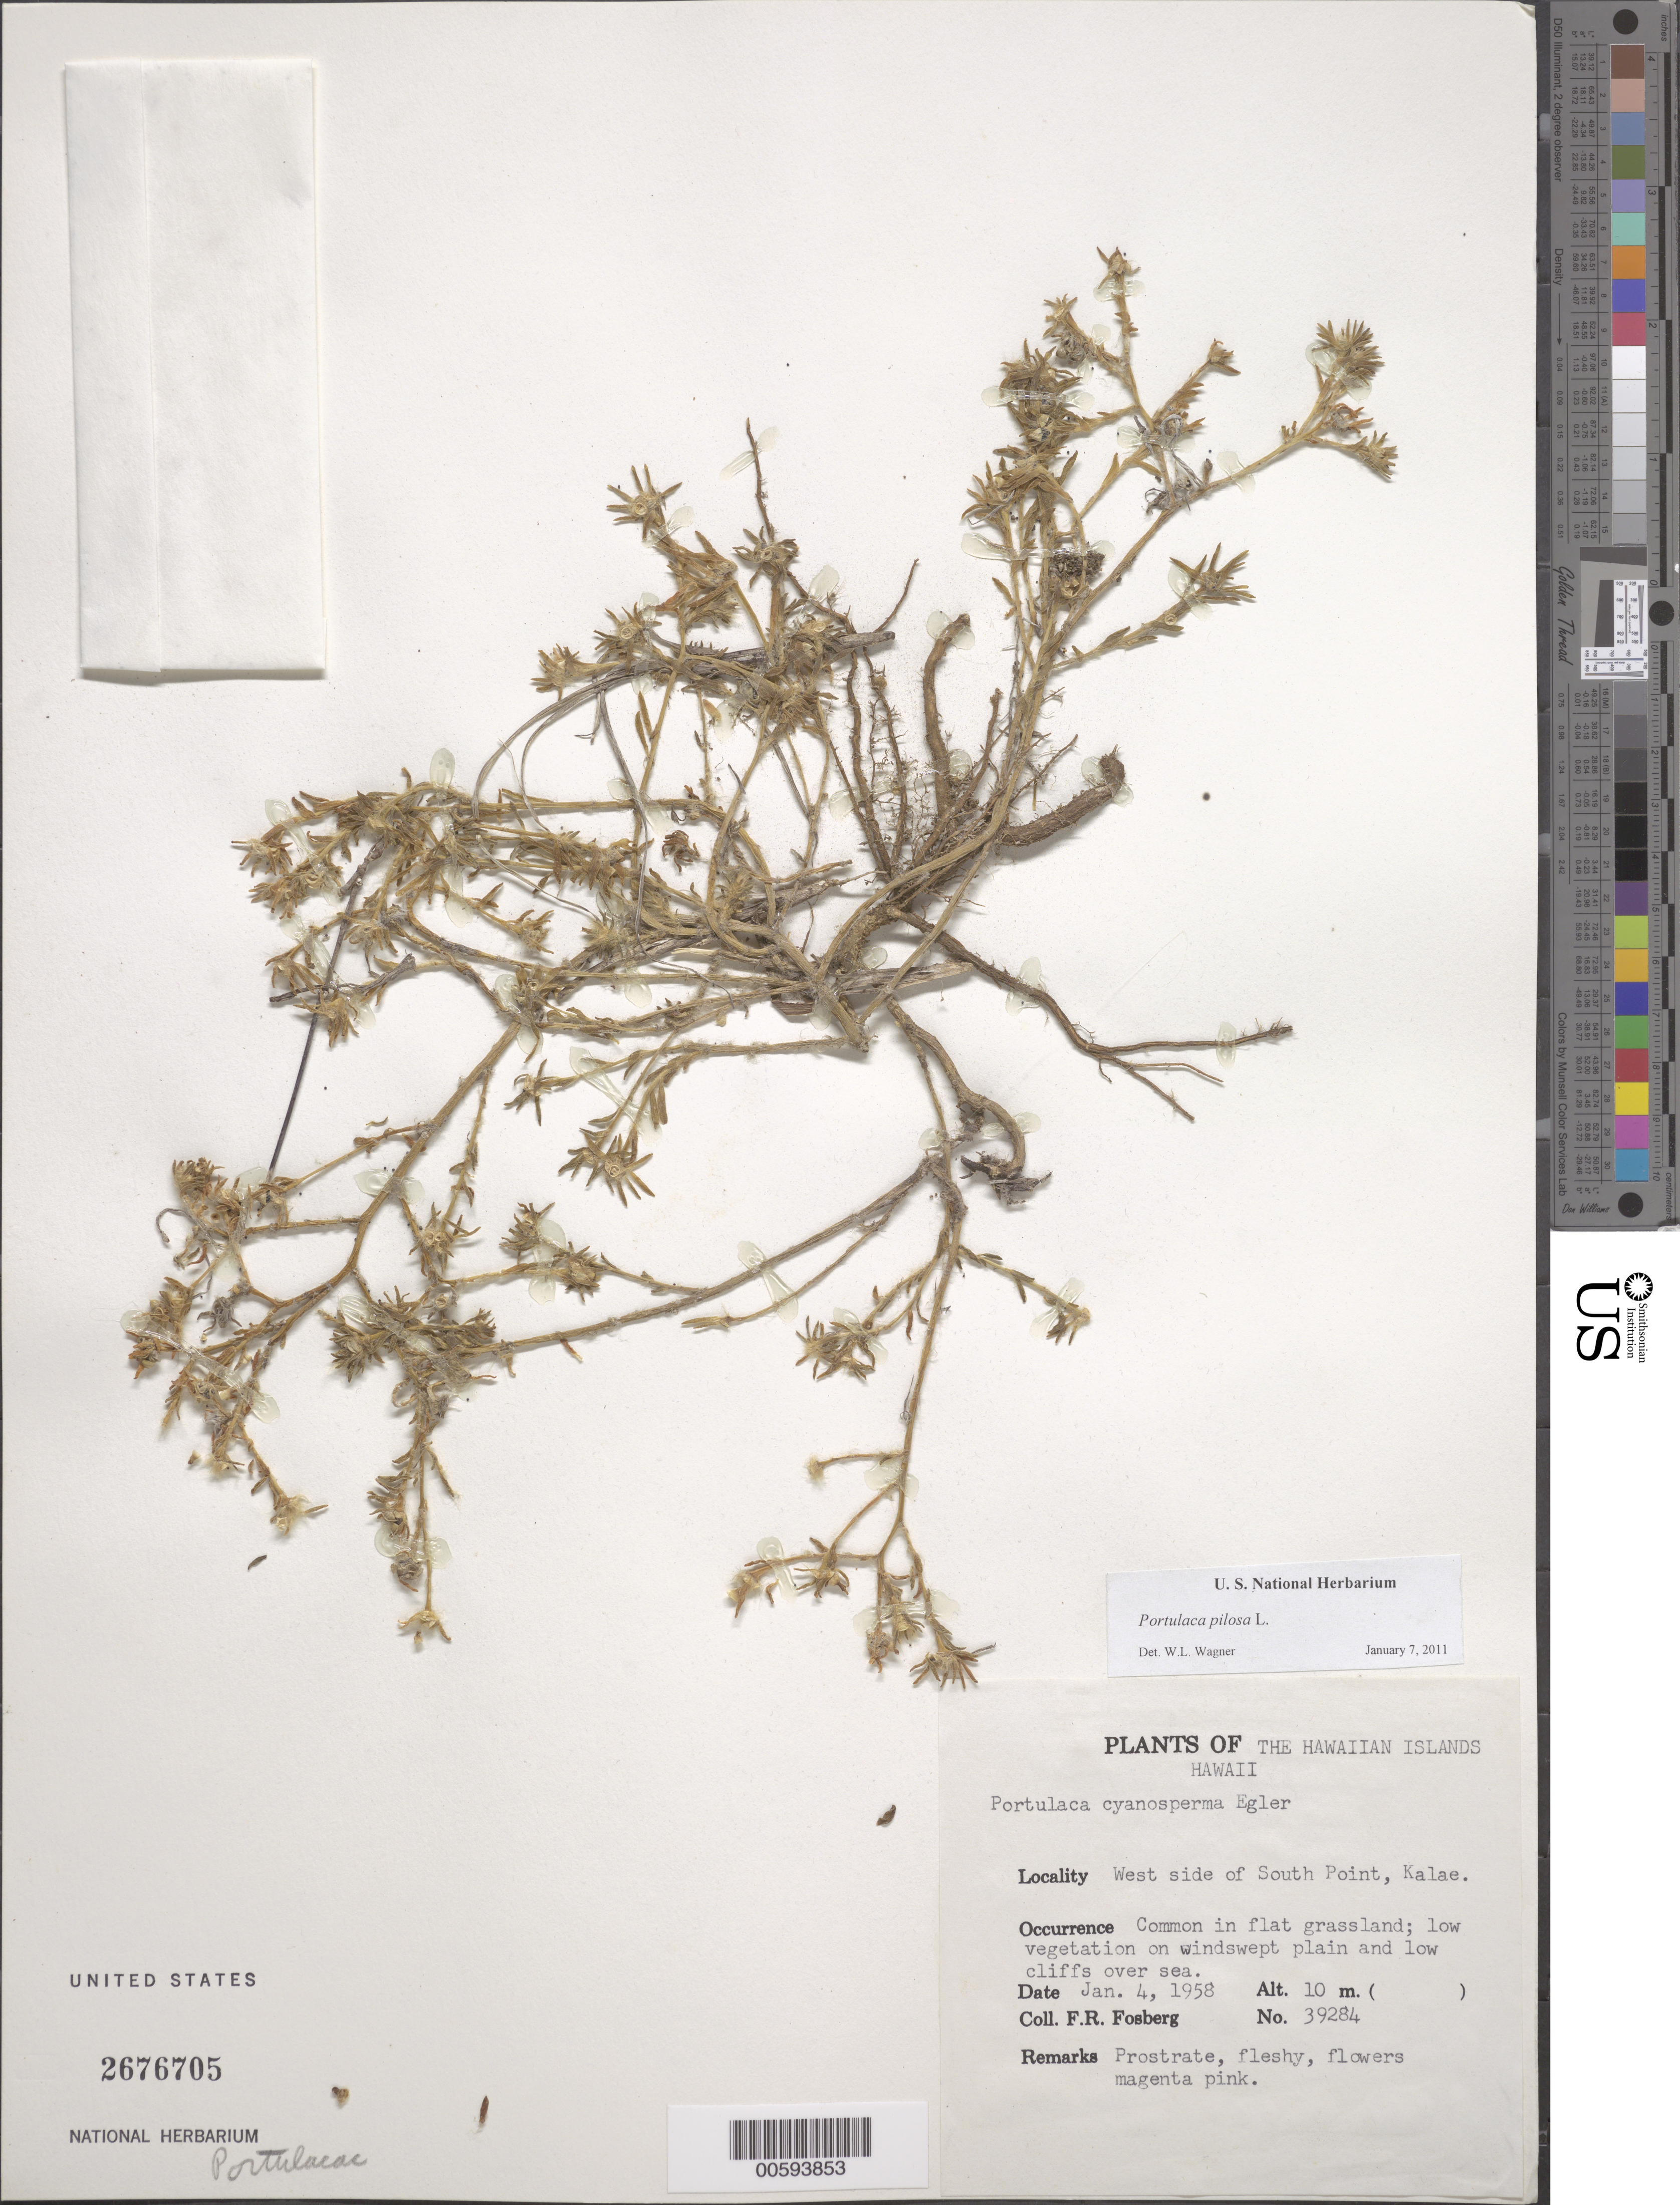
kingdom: Plantae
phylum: Tracheophyta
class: Magnoliopsida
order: Caryophyllales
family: Portulacaceae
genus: Portulaca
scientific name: Portulaca pilosa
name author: L.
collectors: F. R. Fosberg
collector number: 39284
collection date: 1958-01-04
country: United States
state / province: Hawaii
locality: The Hawaiian Islands. West side of South Point, Kalae.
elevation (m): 10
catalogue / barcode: US 2676705